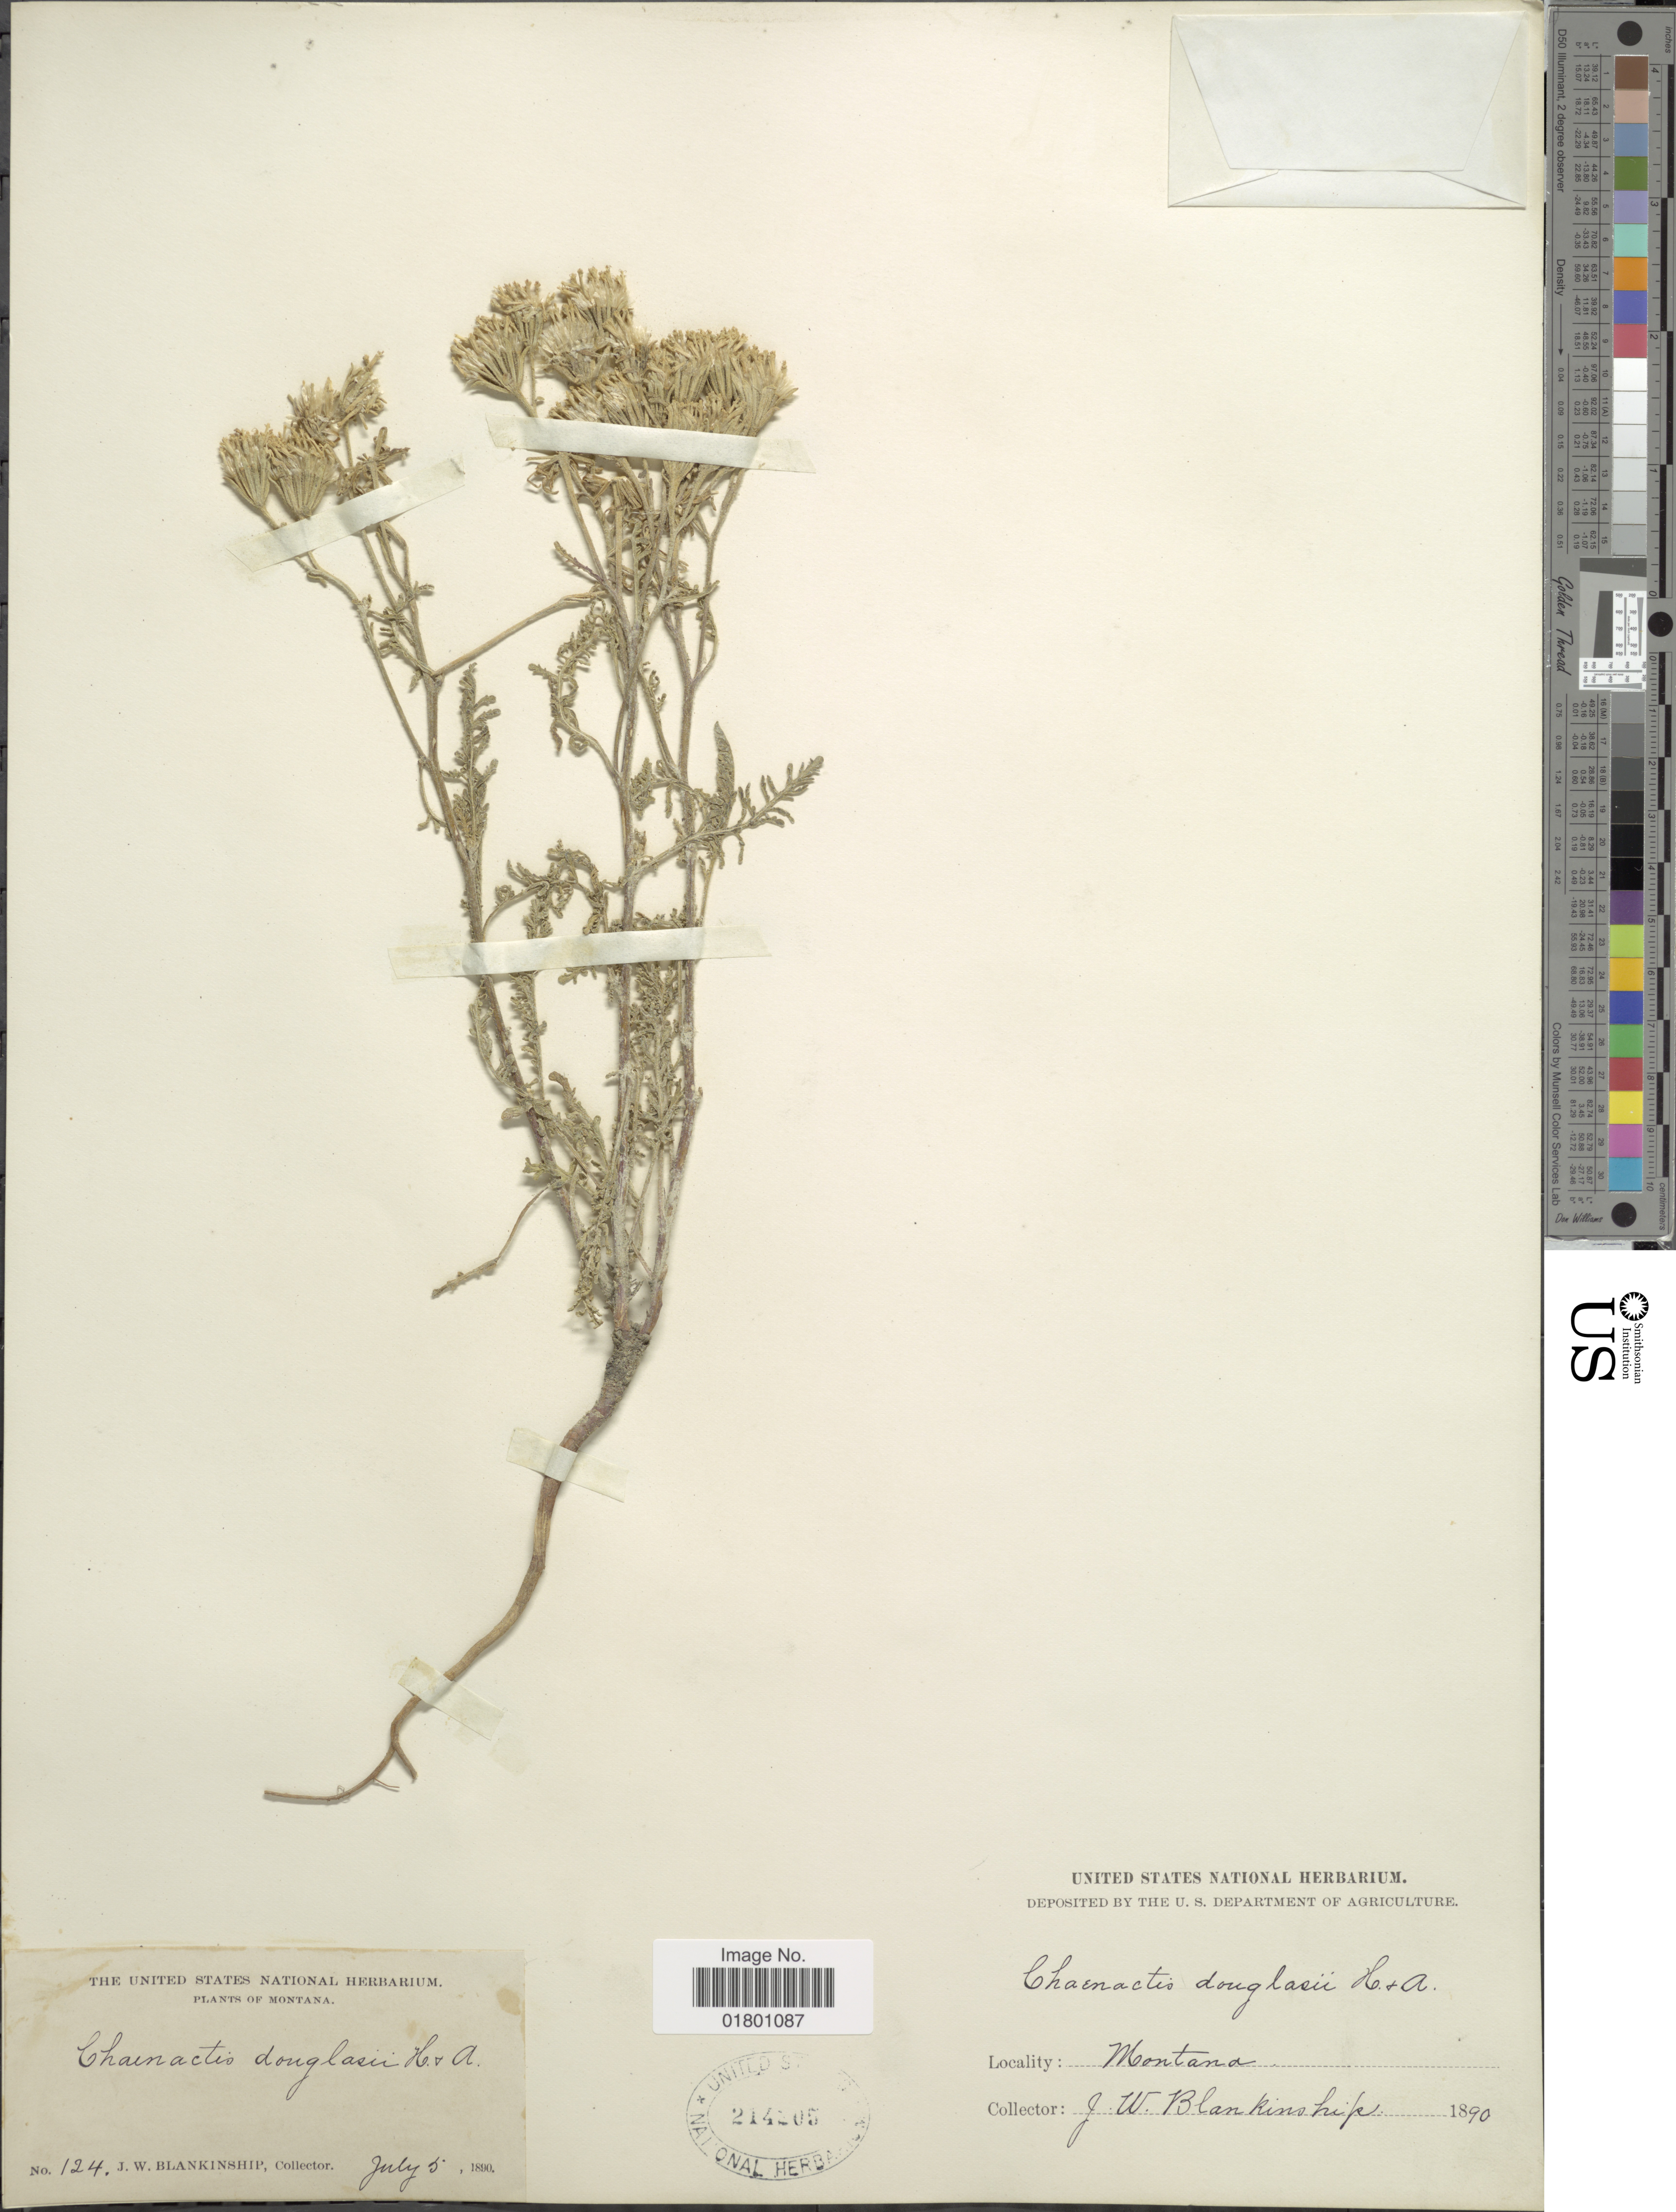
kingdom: Plantae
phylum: Tracheophyta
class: Magnoliopsida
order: Asterales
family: Asteraceae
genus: Chaenactis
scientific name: Chaenactis douglasii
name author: Hook. & Arn.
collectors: J. W. Blankinship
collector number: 124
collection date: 1890-07-05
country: United States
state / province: Montana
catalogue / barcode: US 214205